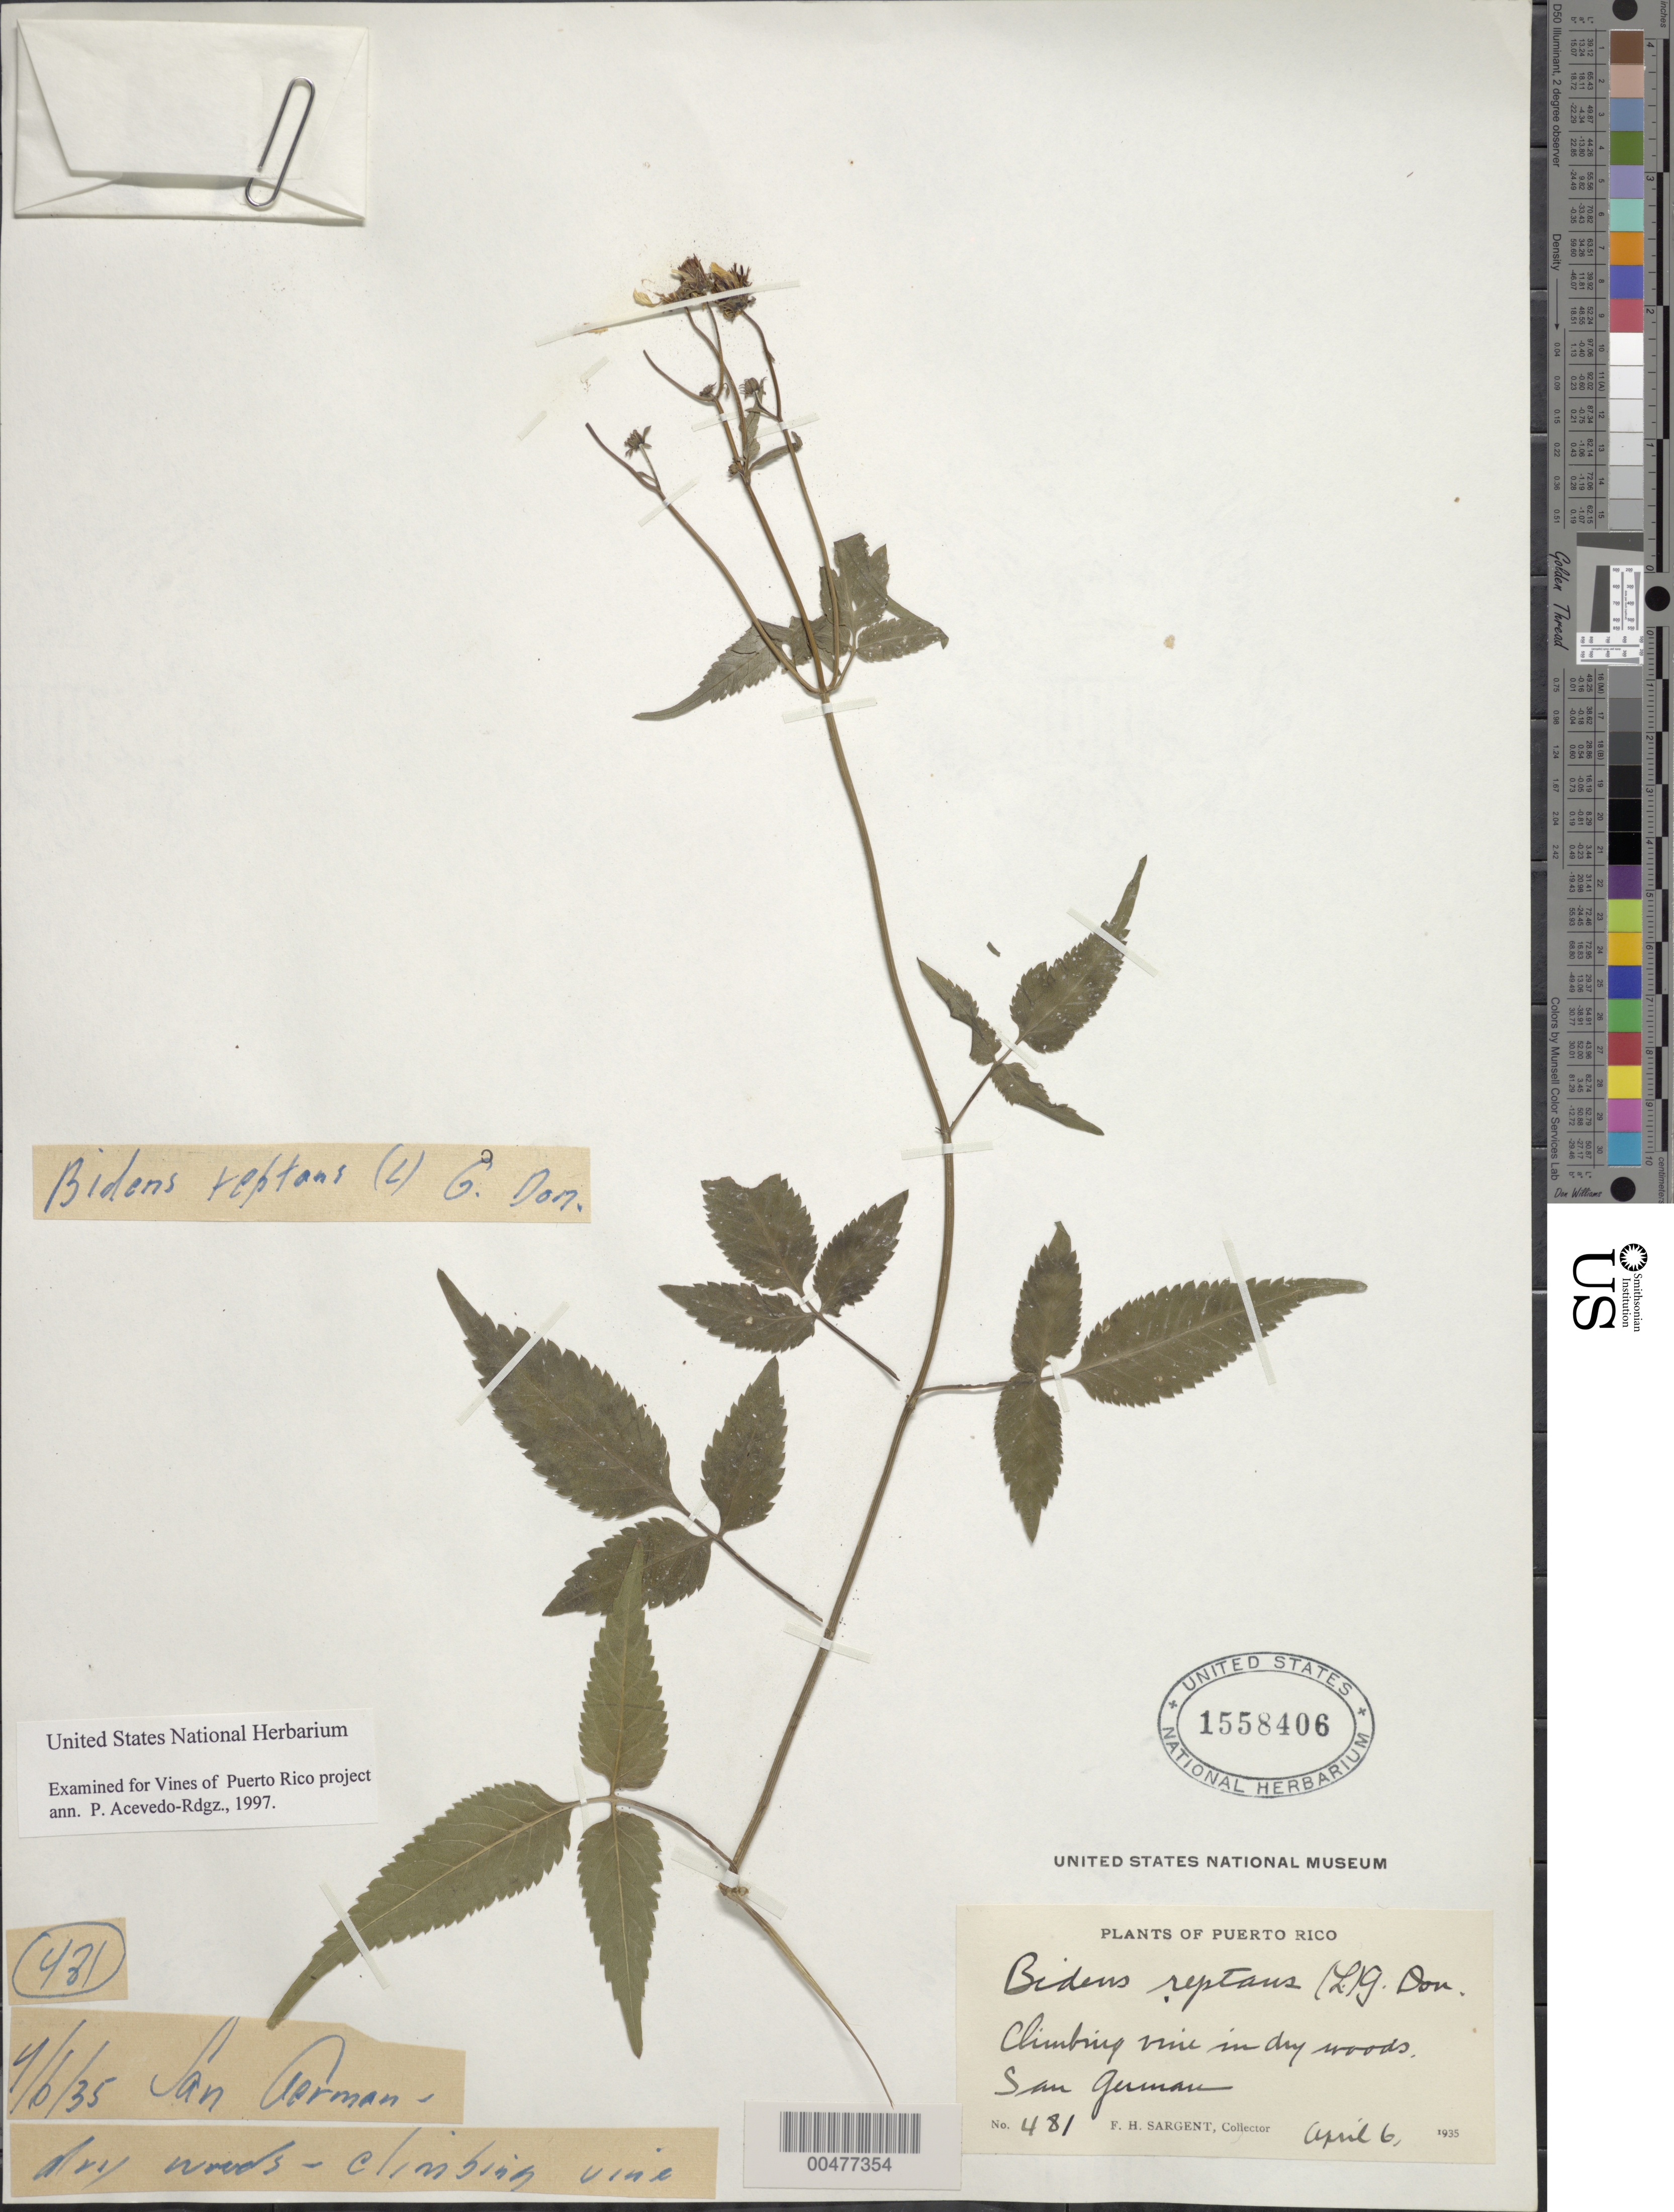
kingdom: Plantae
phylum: Tracheophyta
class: Magnoliopsida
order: Asterales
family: Asteraceae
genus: Bidens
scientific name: Bidens reptans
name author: (L.) G. Don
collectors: F. H. Sargent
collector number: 481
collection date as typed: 06 Apr 1935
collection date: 1935-04-06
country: Puerto Rico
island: Greater Antilles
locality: San German. Dry woods.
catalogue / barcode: US 1558406